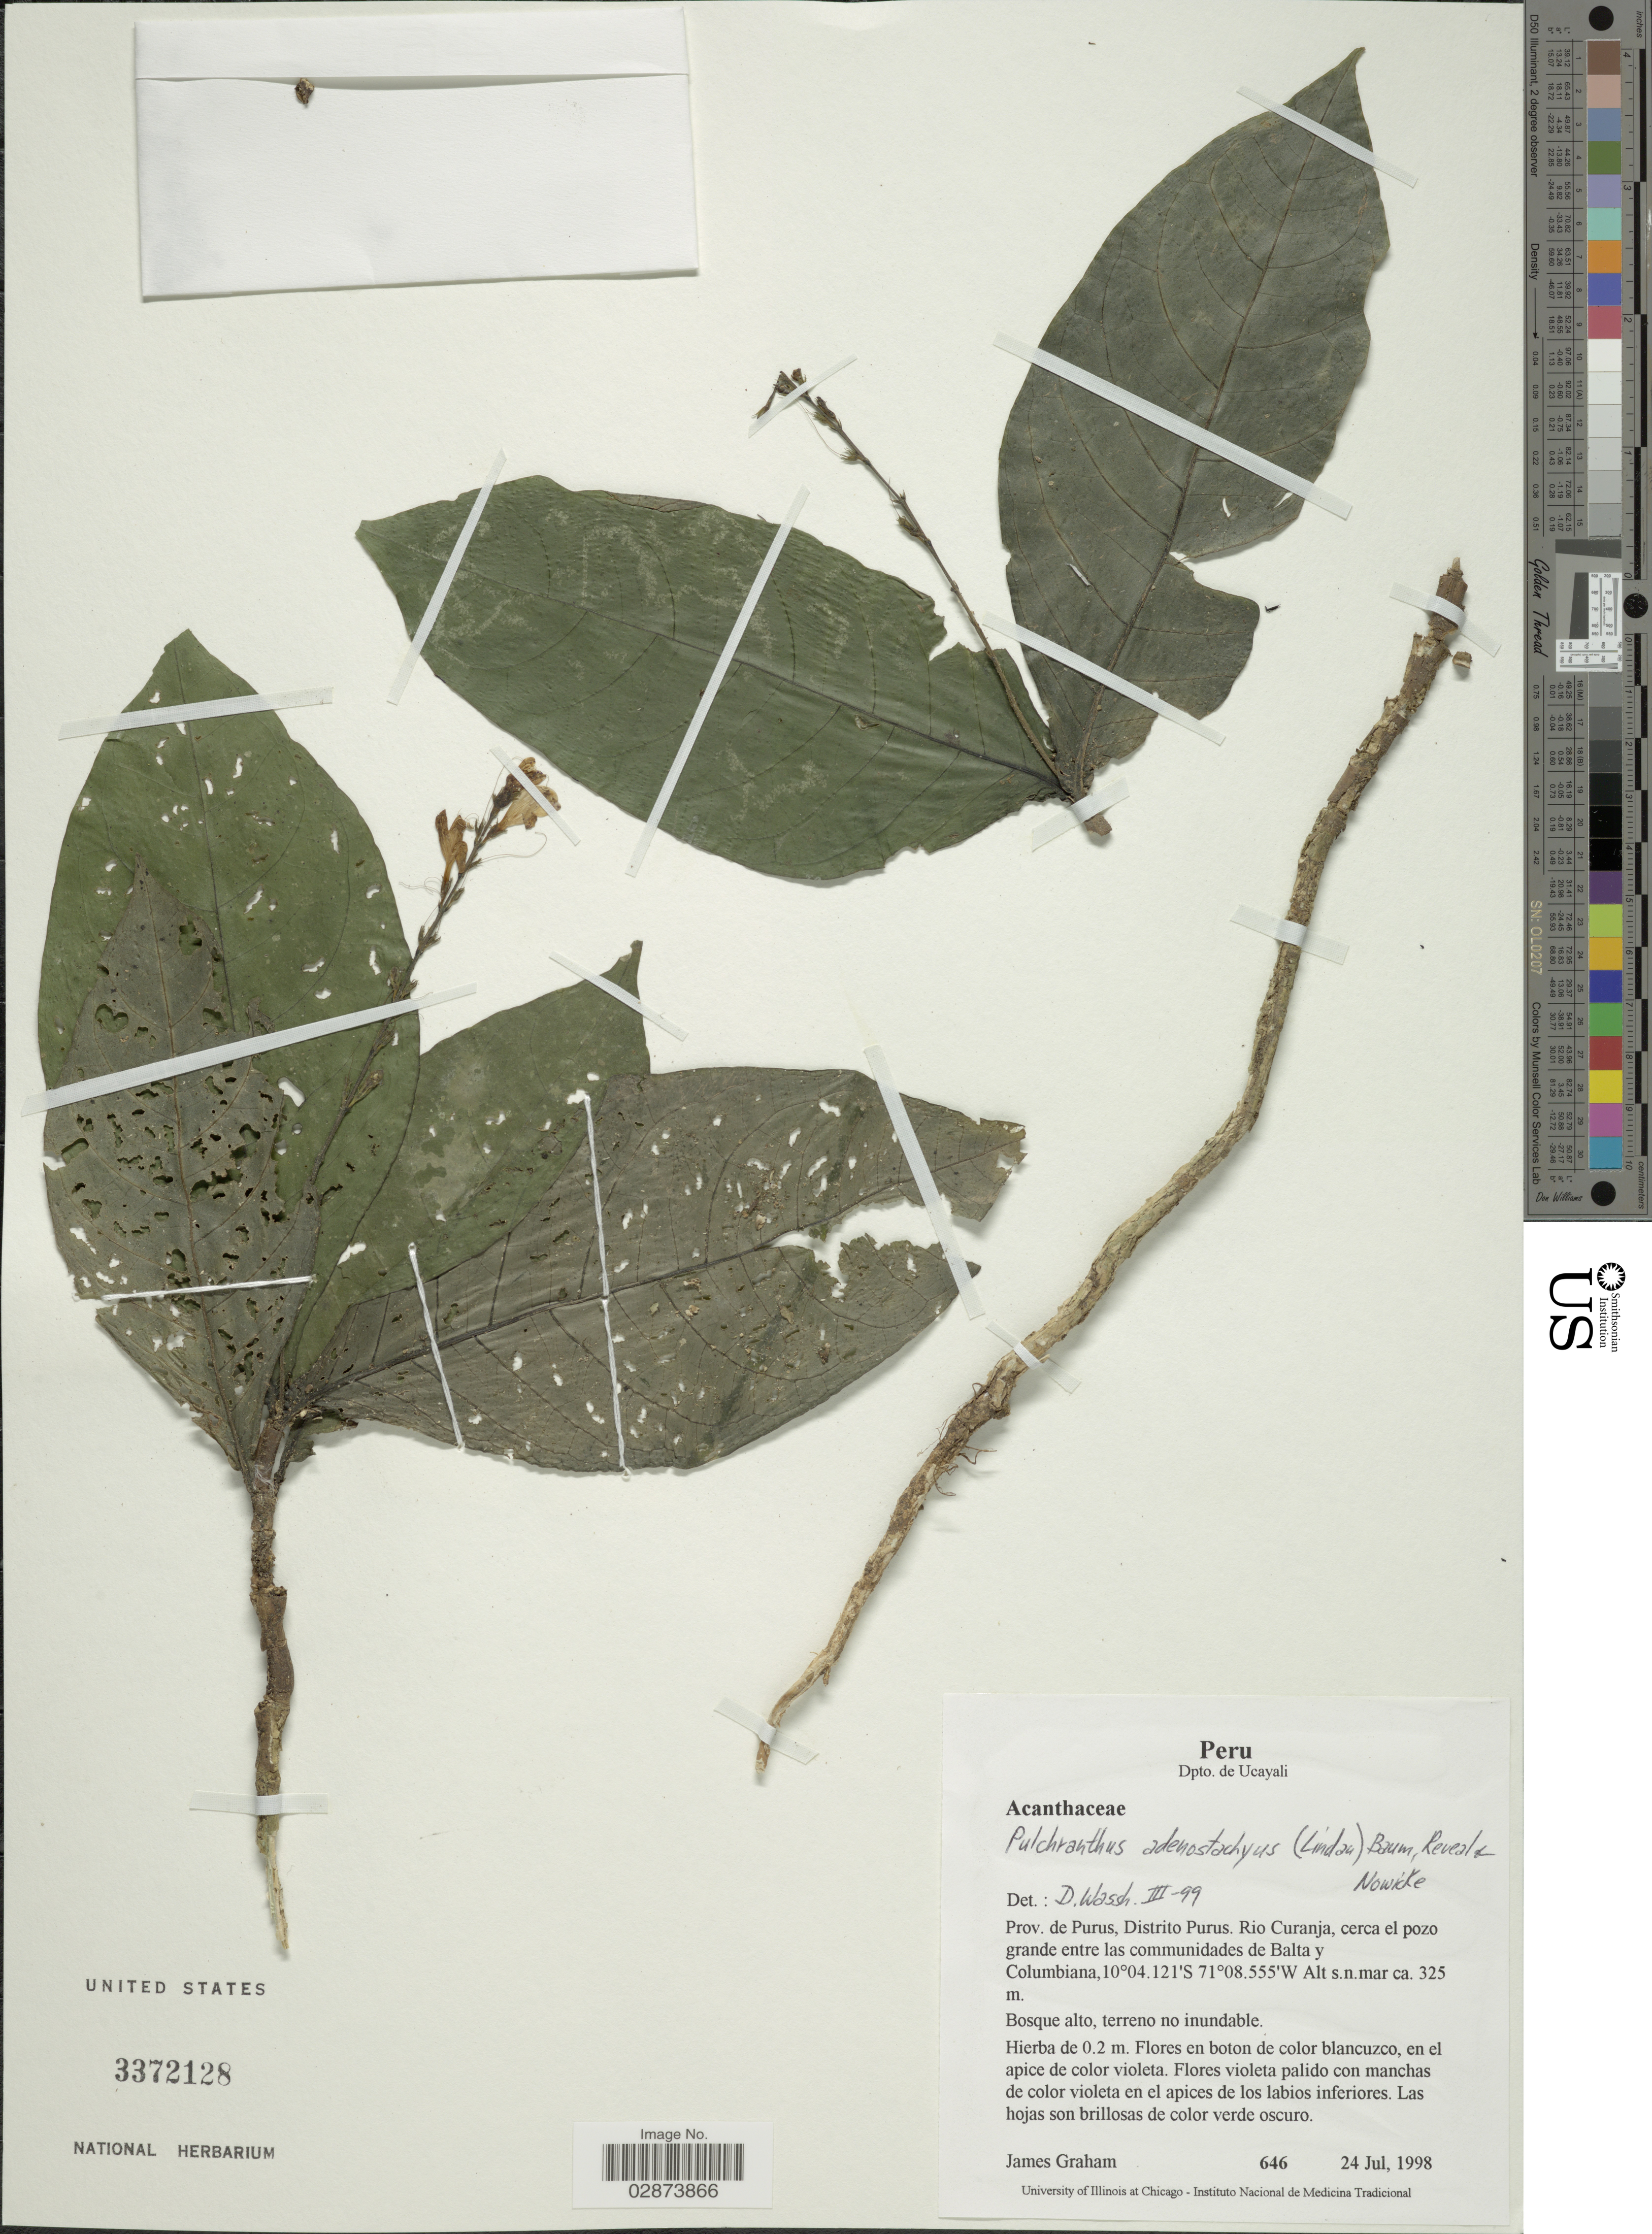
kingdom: Plantae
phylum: Tracheophyta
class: Magnoliopsida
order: Lamiales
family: Acanthaceae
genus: Pulchranthus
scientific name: Pulchranthus adenostachyus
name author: (Lindau) V.M. Baum et al.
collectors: J. Graham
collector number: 646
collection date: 1998-07-24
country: Peru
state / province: Ucayali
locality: Dpto. de Ucayali. Prov. de Purus, Distrito Purus. Rio Curanja, cerca el pozo grande entre las communidades de Balta y Columbiana.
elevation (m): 325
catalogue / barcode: US 3372128